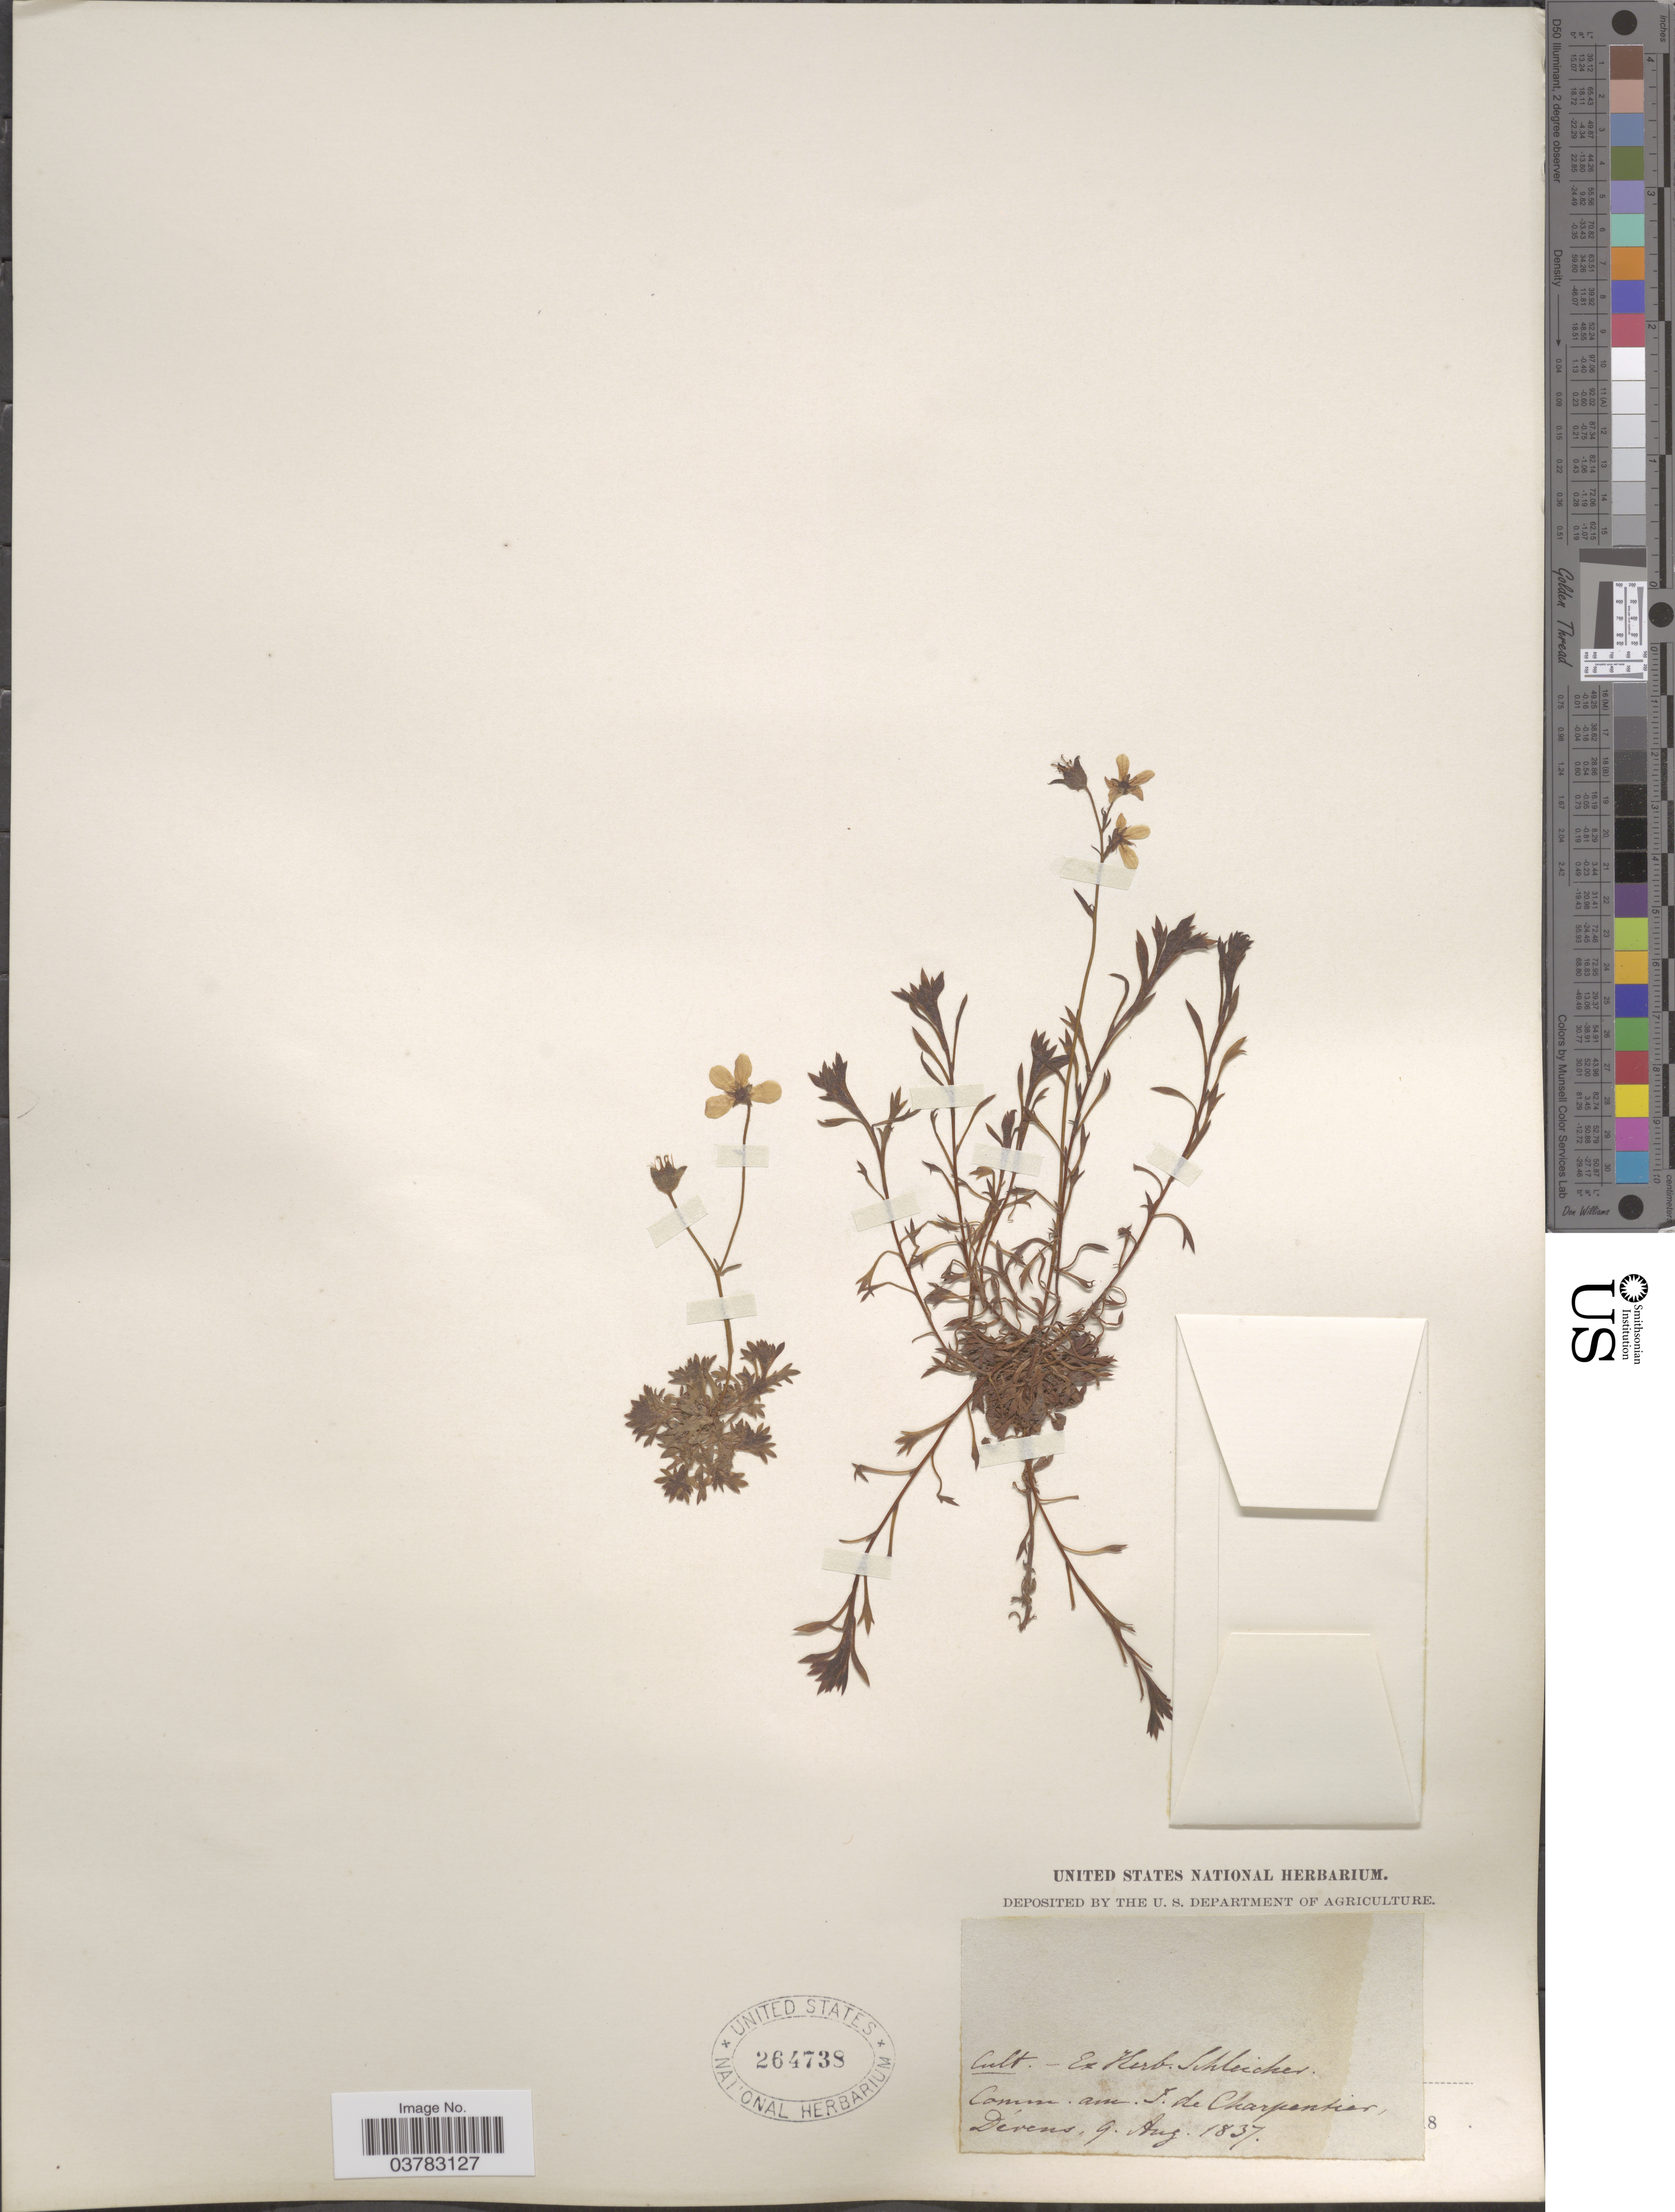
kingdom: Plantae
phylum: Tracheophyta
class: Magnoliopsida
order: Saxifragales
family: Saxifragaceae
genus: Saxifraga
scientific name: Saxifraga sp.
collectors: ex herb. Schleicher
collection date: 1837-08-09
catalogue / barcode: US 264738